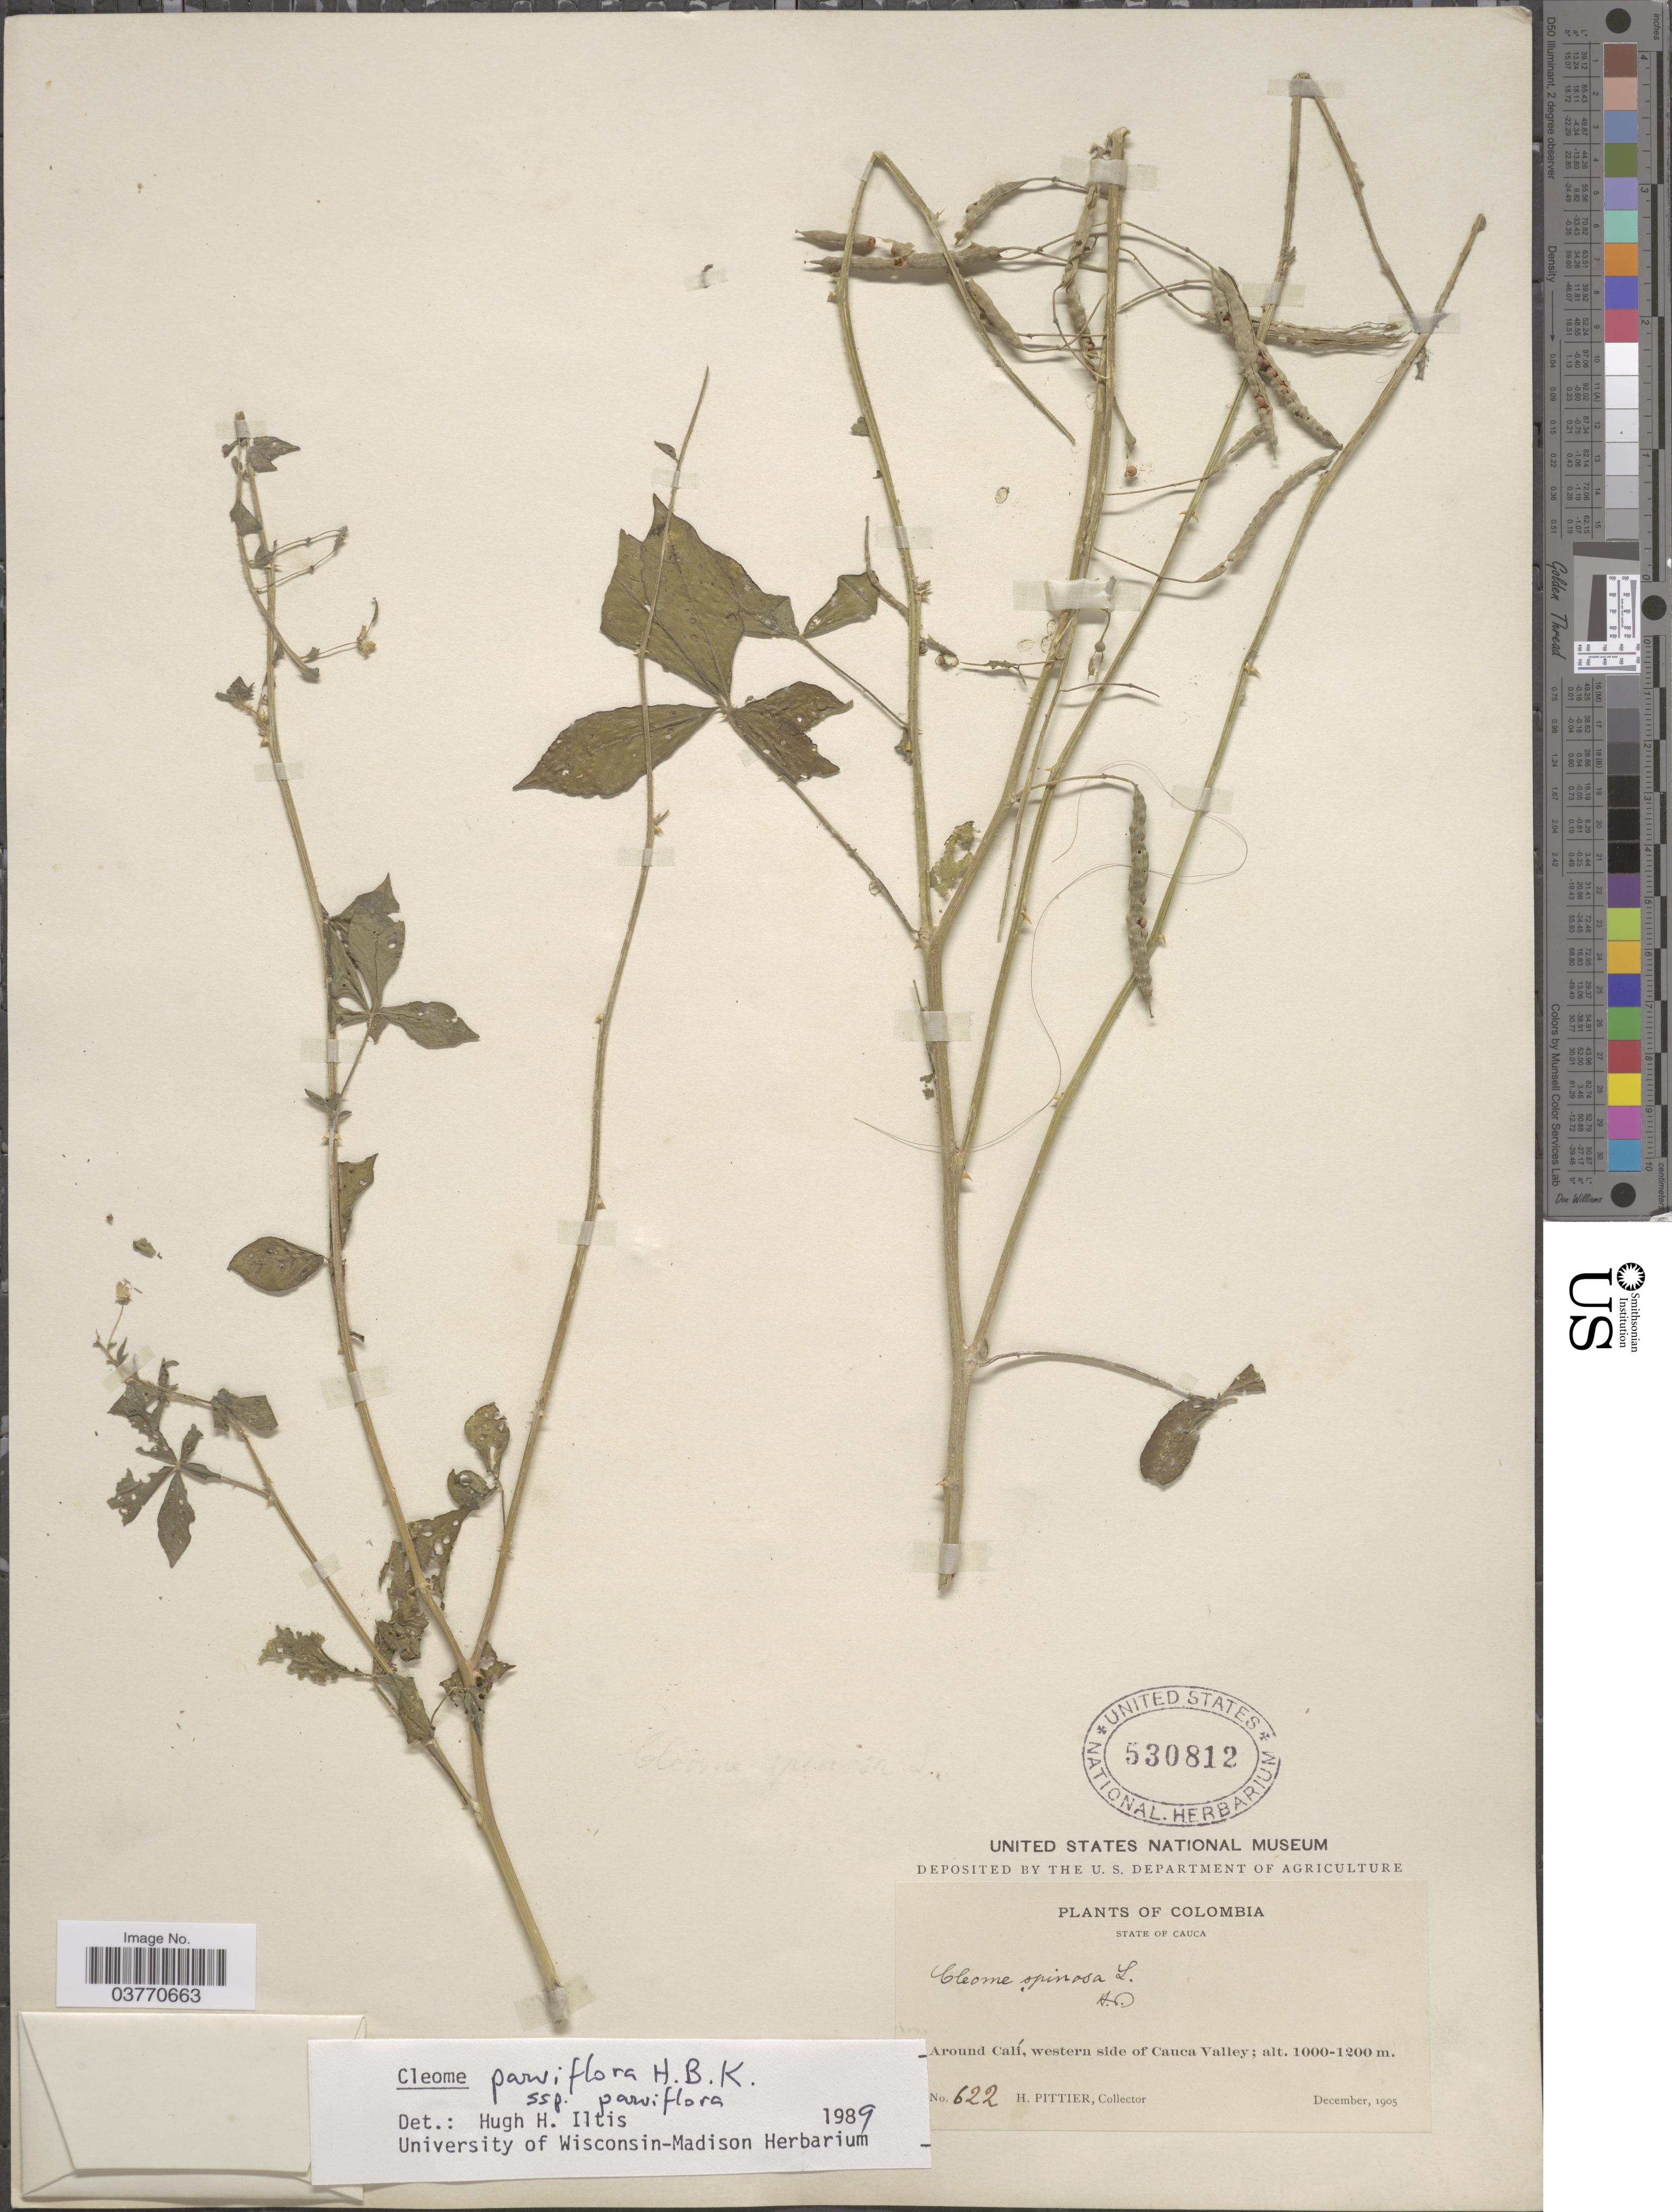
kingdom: Plantae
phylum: Tracheophyta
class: Magnoliopsida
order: Brassicales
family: Cleomaceae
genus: Tarenaya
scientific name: Tarenaya parviflora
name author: (Kunth) Iltis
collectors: H. F. Pittier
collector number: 622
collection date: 1905-12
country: Colombia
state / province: Cauca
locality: State of Cauca. Around Cali, western side of Cauca Valley.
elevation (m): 1000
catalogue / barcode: US 530812